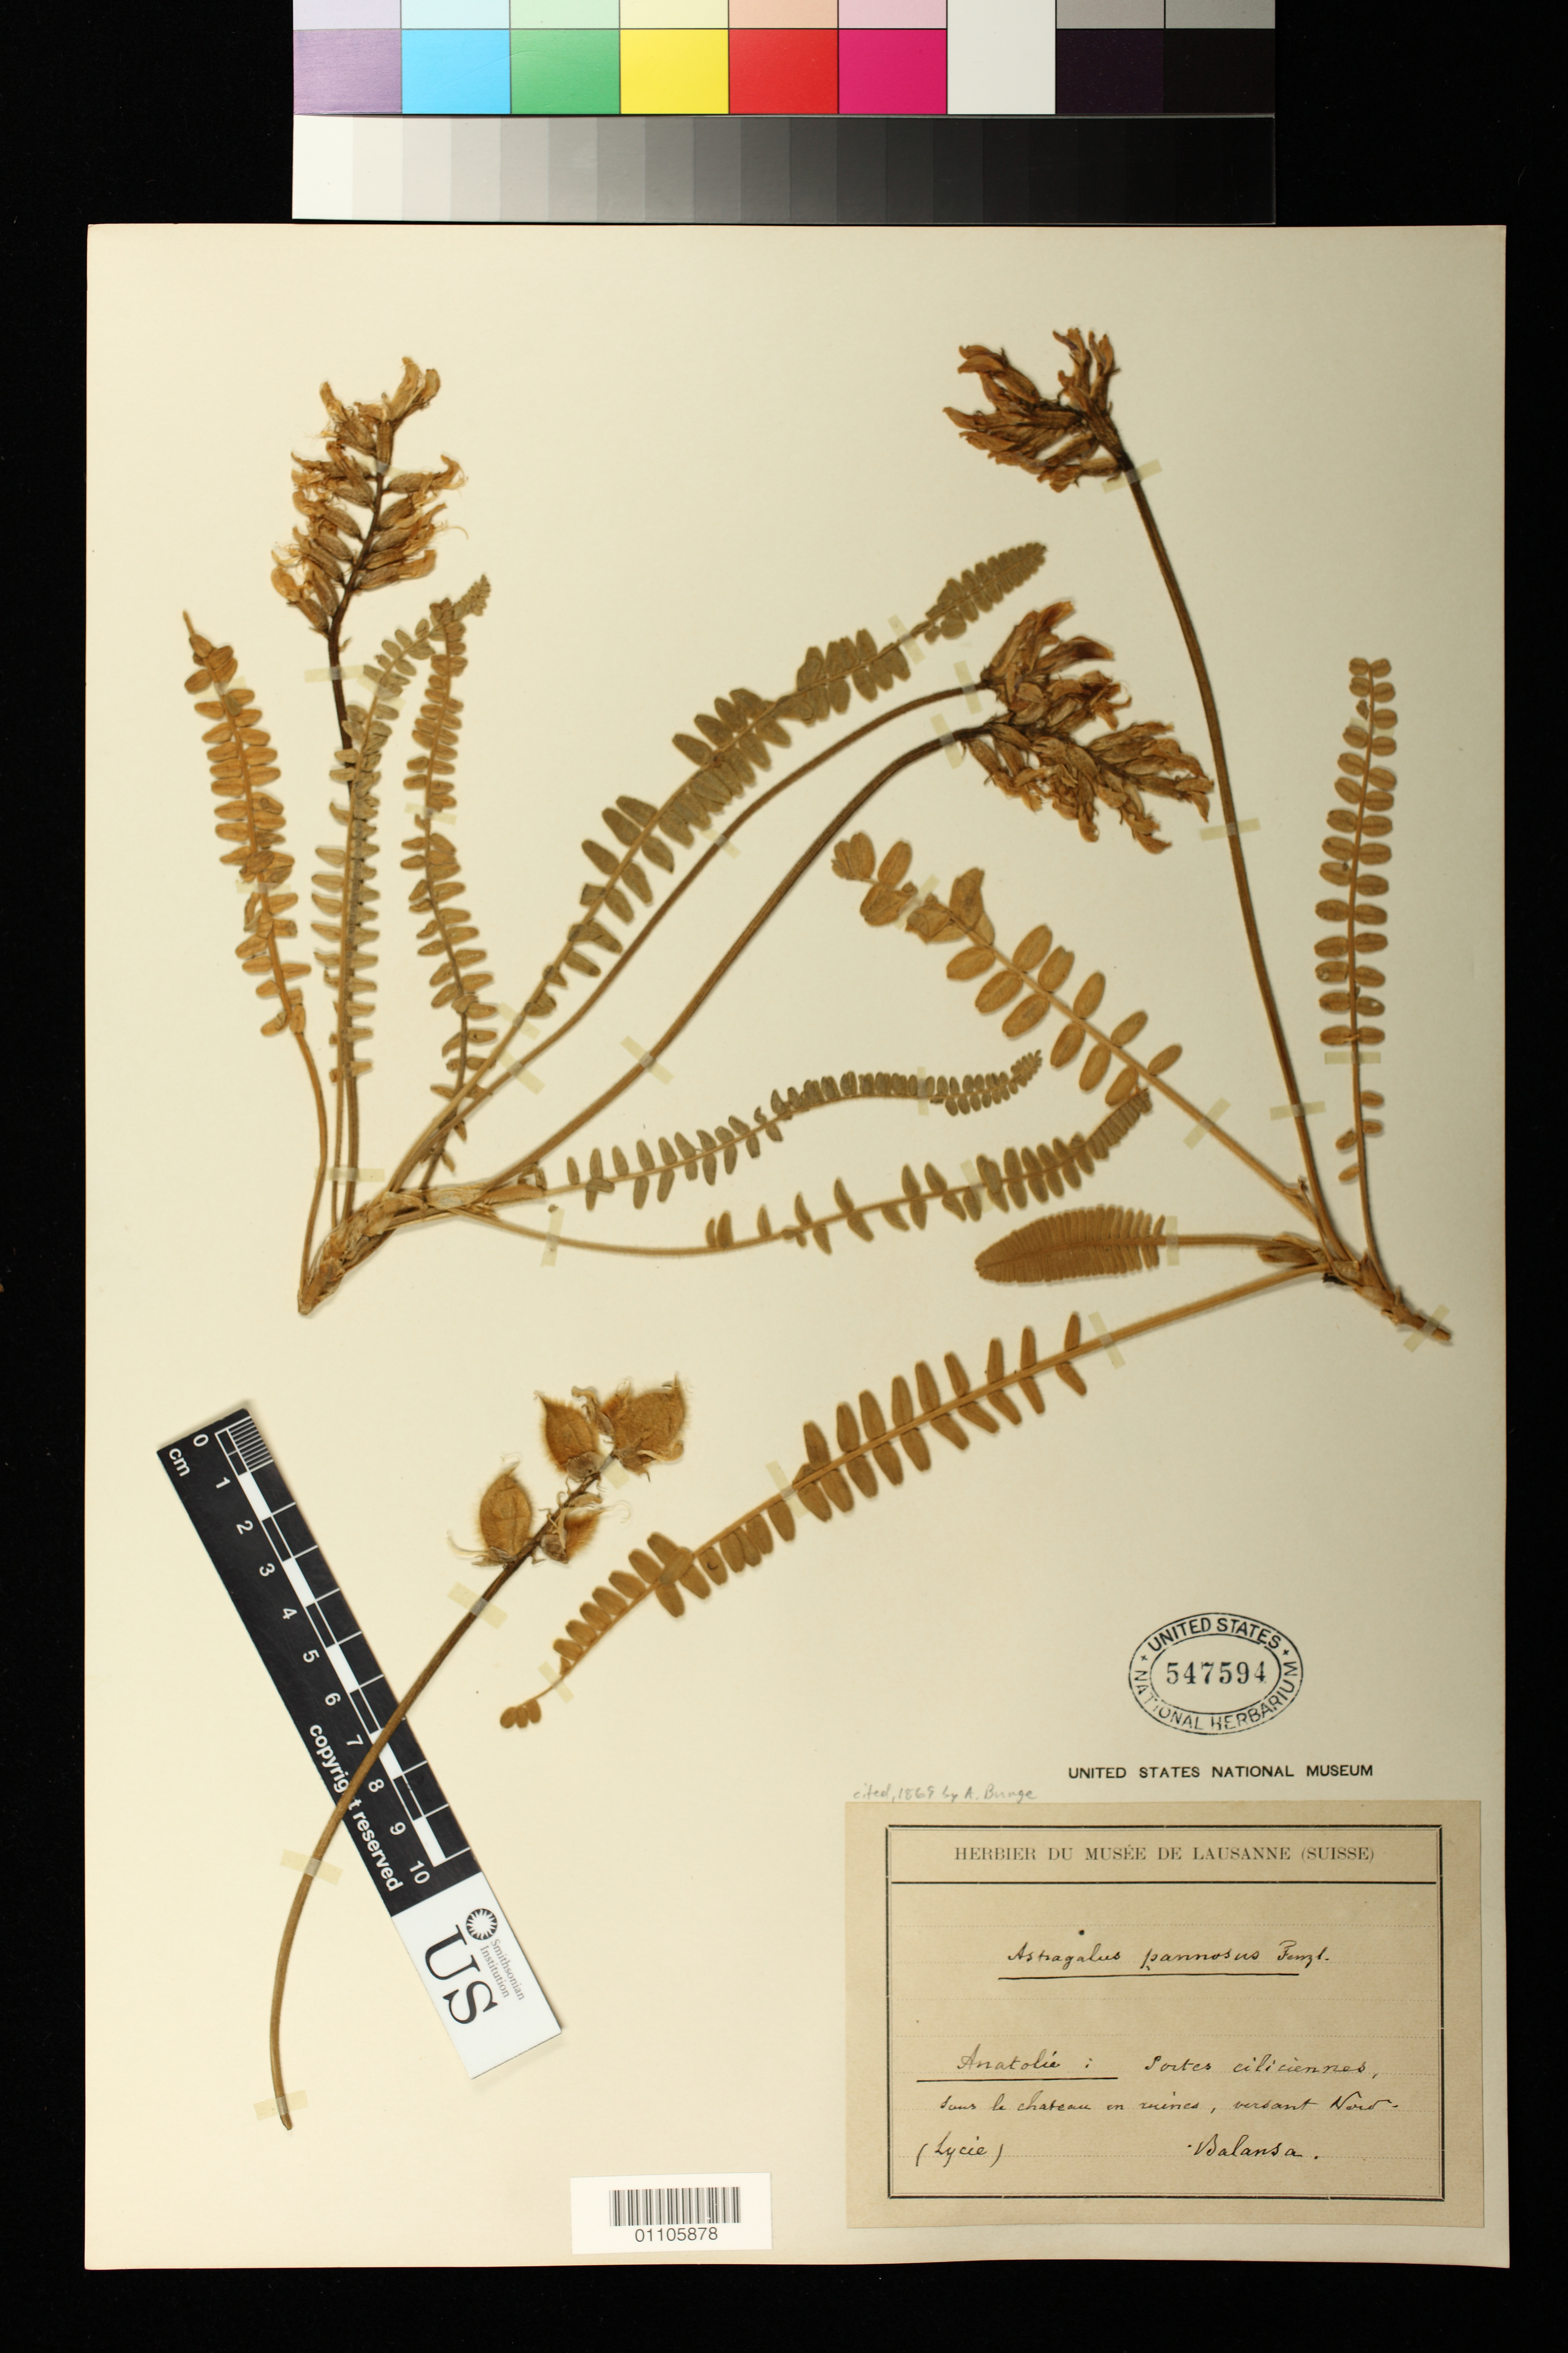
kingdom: Plantae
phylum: Tracheophyta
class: Magnoliopsida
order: Fabales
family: Fabaceae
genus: Astragalus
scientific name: Astragalus pannosus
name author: Fenzl in Tchich.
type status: Possible Type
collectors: B. Balansa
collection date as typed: s.d.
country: Turkey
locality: Anatolia: Portes ciliciennes, sous le chateau en ruines, versant Nord. (Lycie)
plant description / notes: Possibly a duplicate of Balansa 480.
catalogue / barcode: US 547594